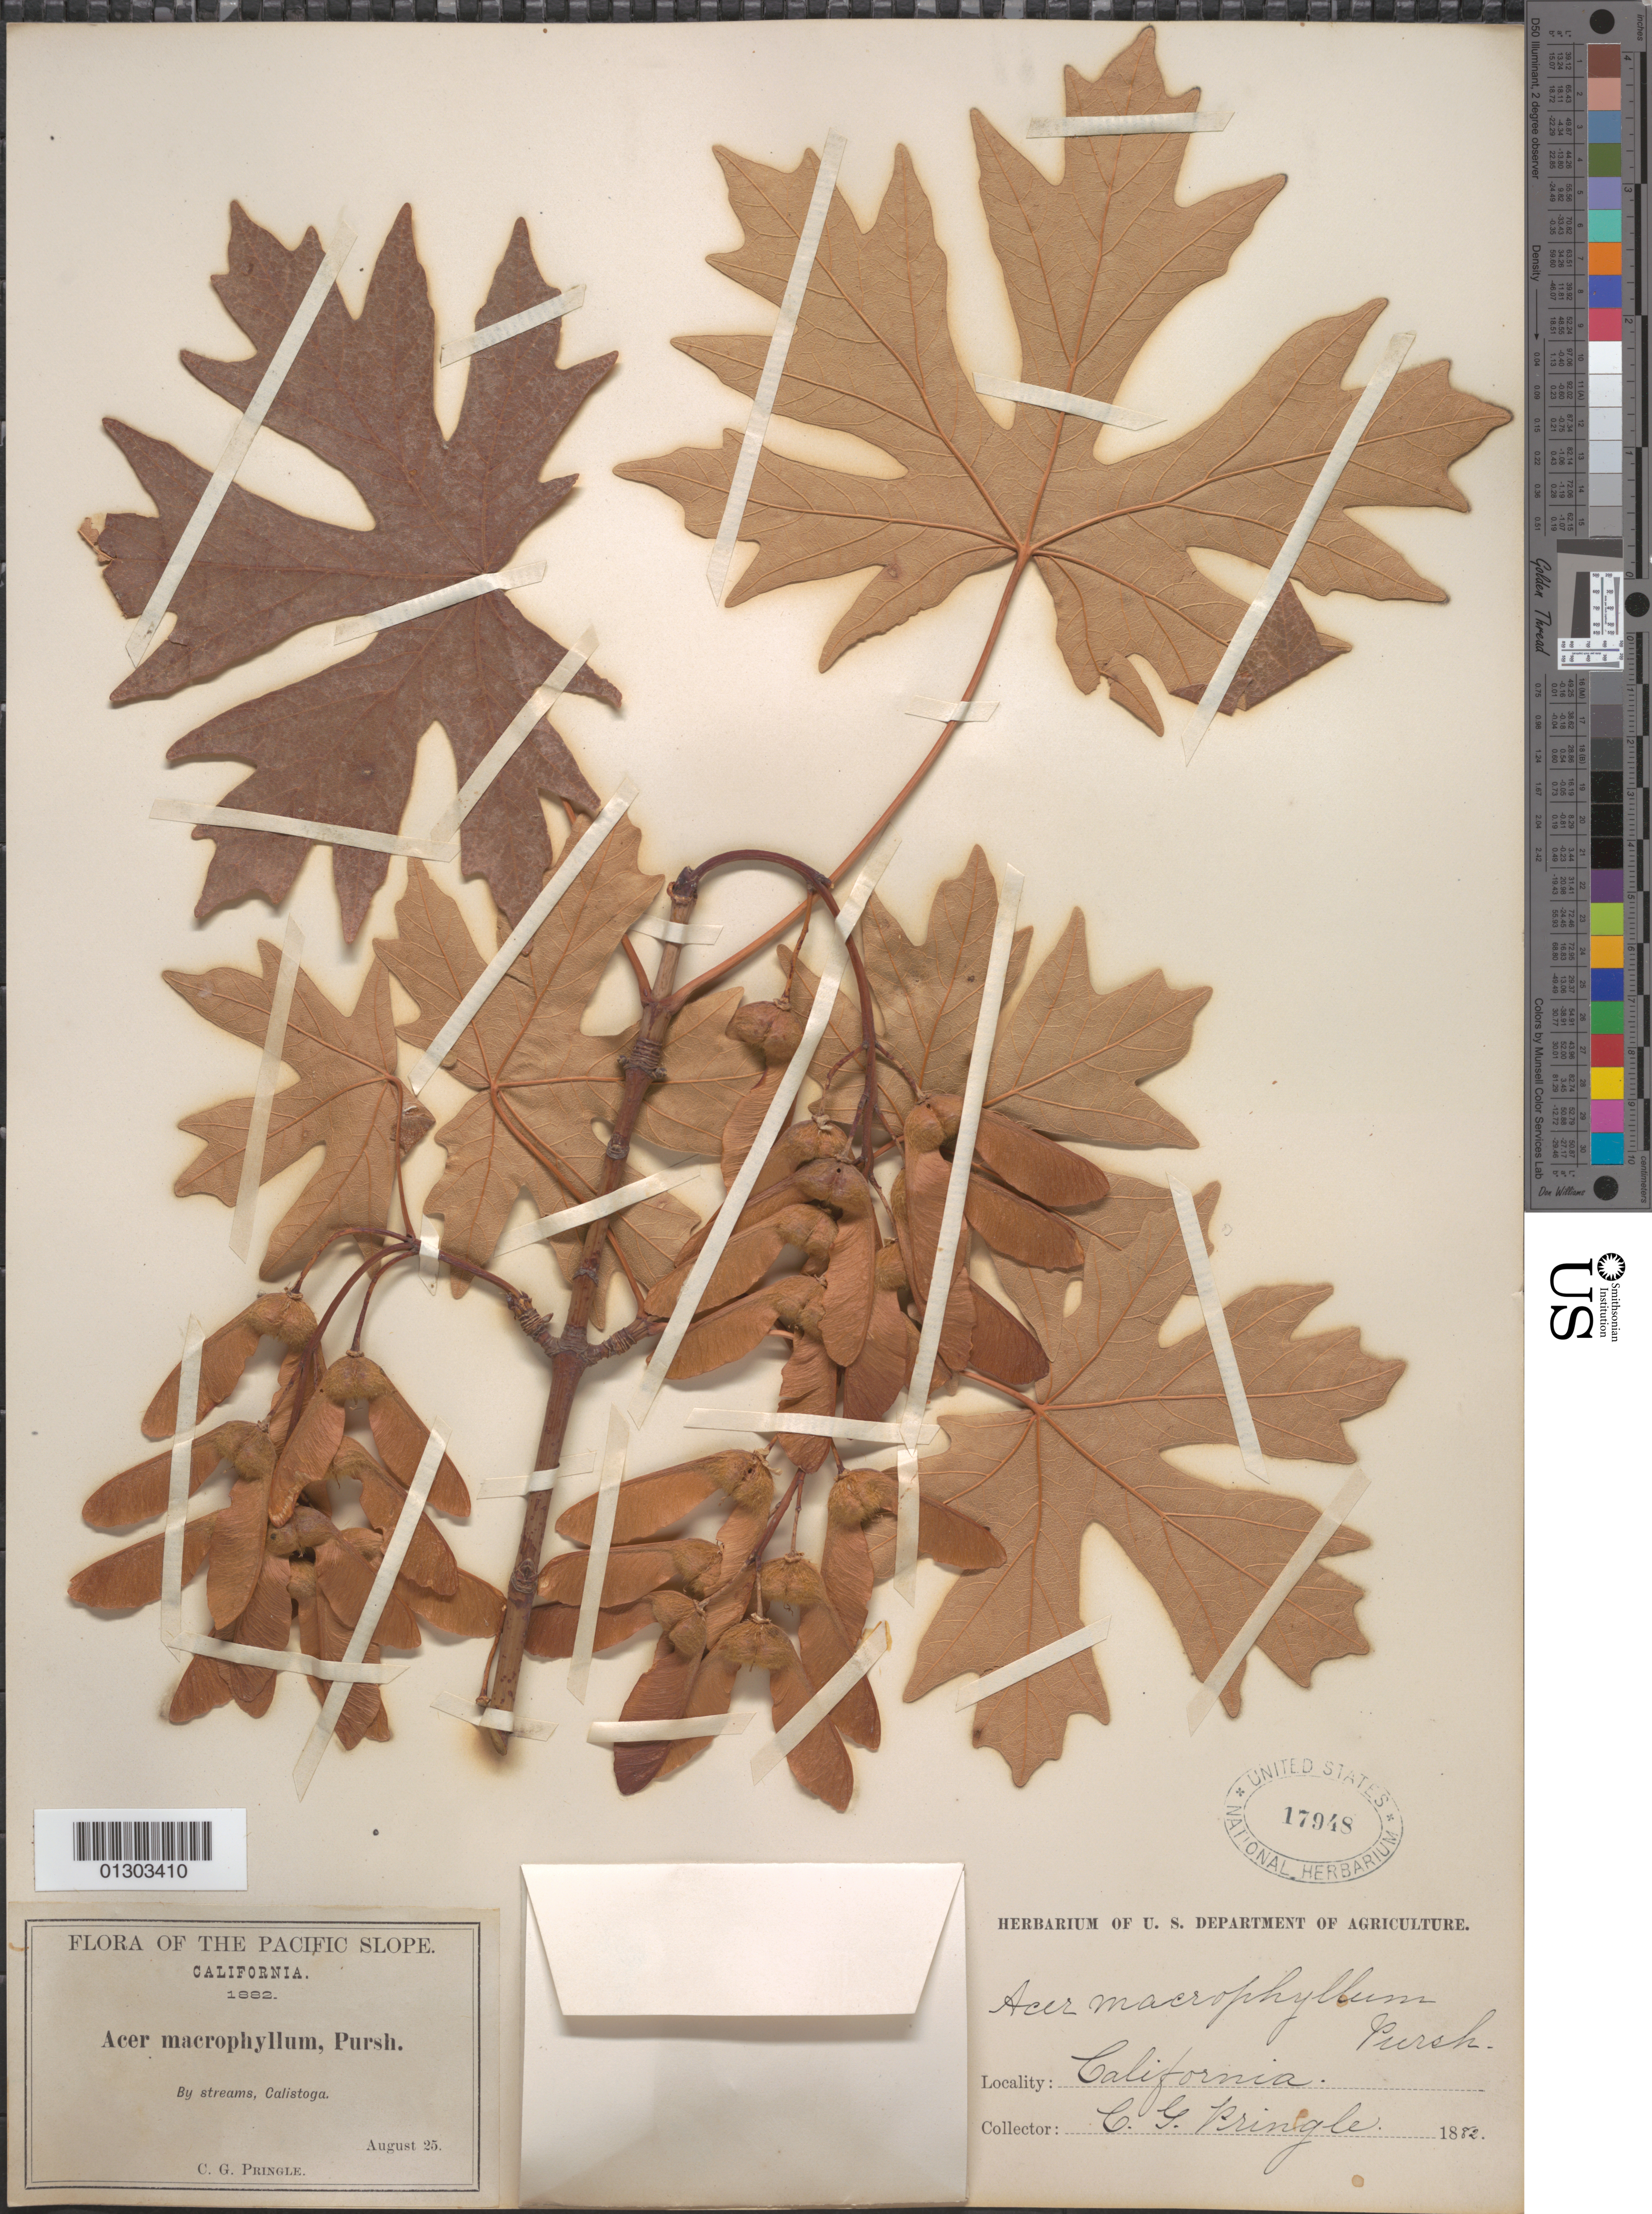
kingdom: Plantae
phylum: Tracheophyta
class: Magnoliopsida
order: Sapindales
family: Sapindaceae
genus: Acer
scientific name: Acer macrophyllum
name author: Pursh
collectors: C. G. Pringle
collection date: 1882-08-25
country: United States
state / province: California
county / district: Napa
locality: Calistoga.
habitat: By streams.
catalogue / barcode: US 17948